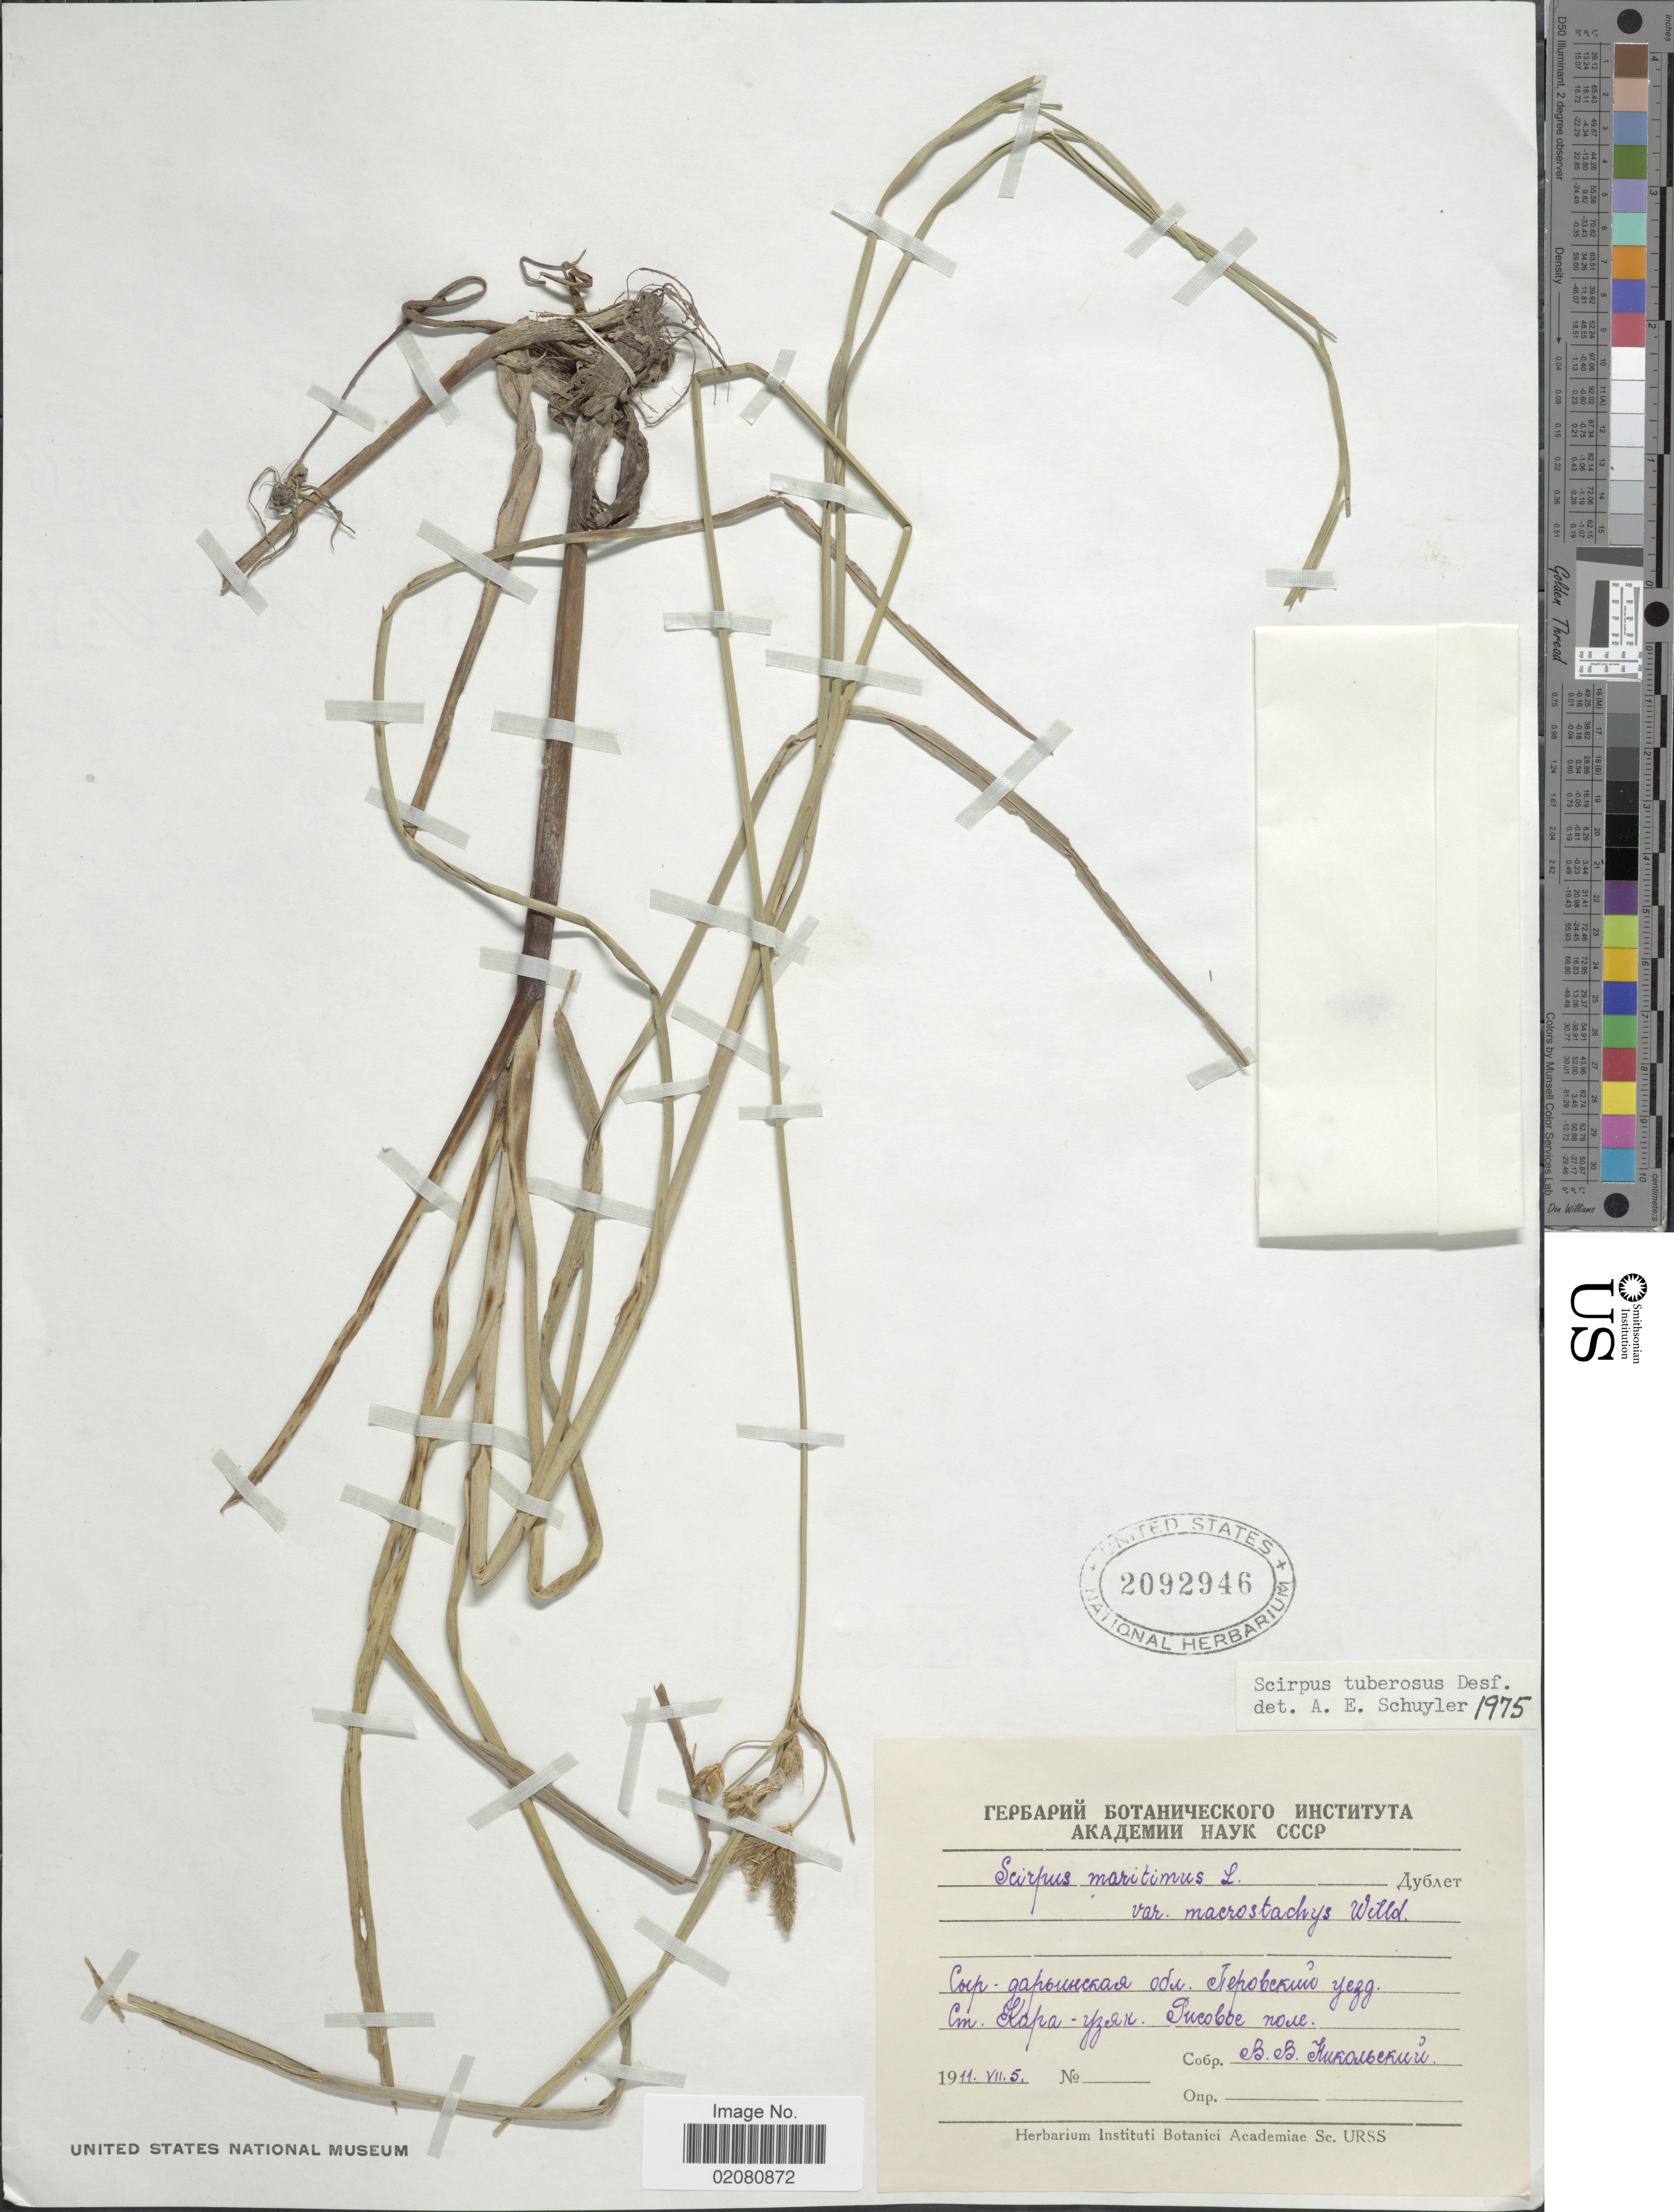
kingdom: Plantae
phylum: Tracheophyta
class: Liliopsida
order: Poales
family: Cyperaceae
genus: Bolboschoenus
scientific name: Bolboschoenus glaucus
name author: (Lam.) S.G. Sm.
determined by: Strong, Mark T., (BOT), Smithsonian Institution - National Museum of Natural History (UNITED STATES)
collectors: V. Nikolsky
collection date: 1911-07-05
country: Kazakhstan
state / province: Qyzylorda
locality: Kara- Uzyak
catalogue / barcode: US 2092946